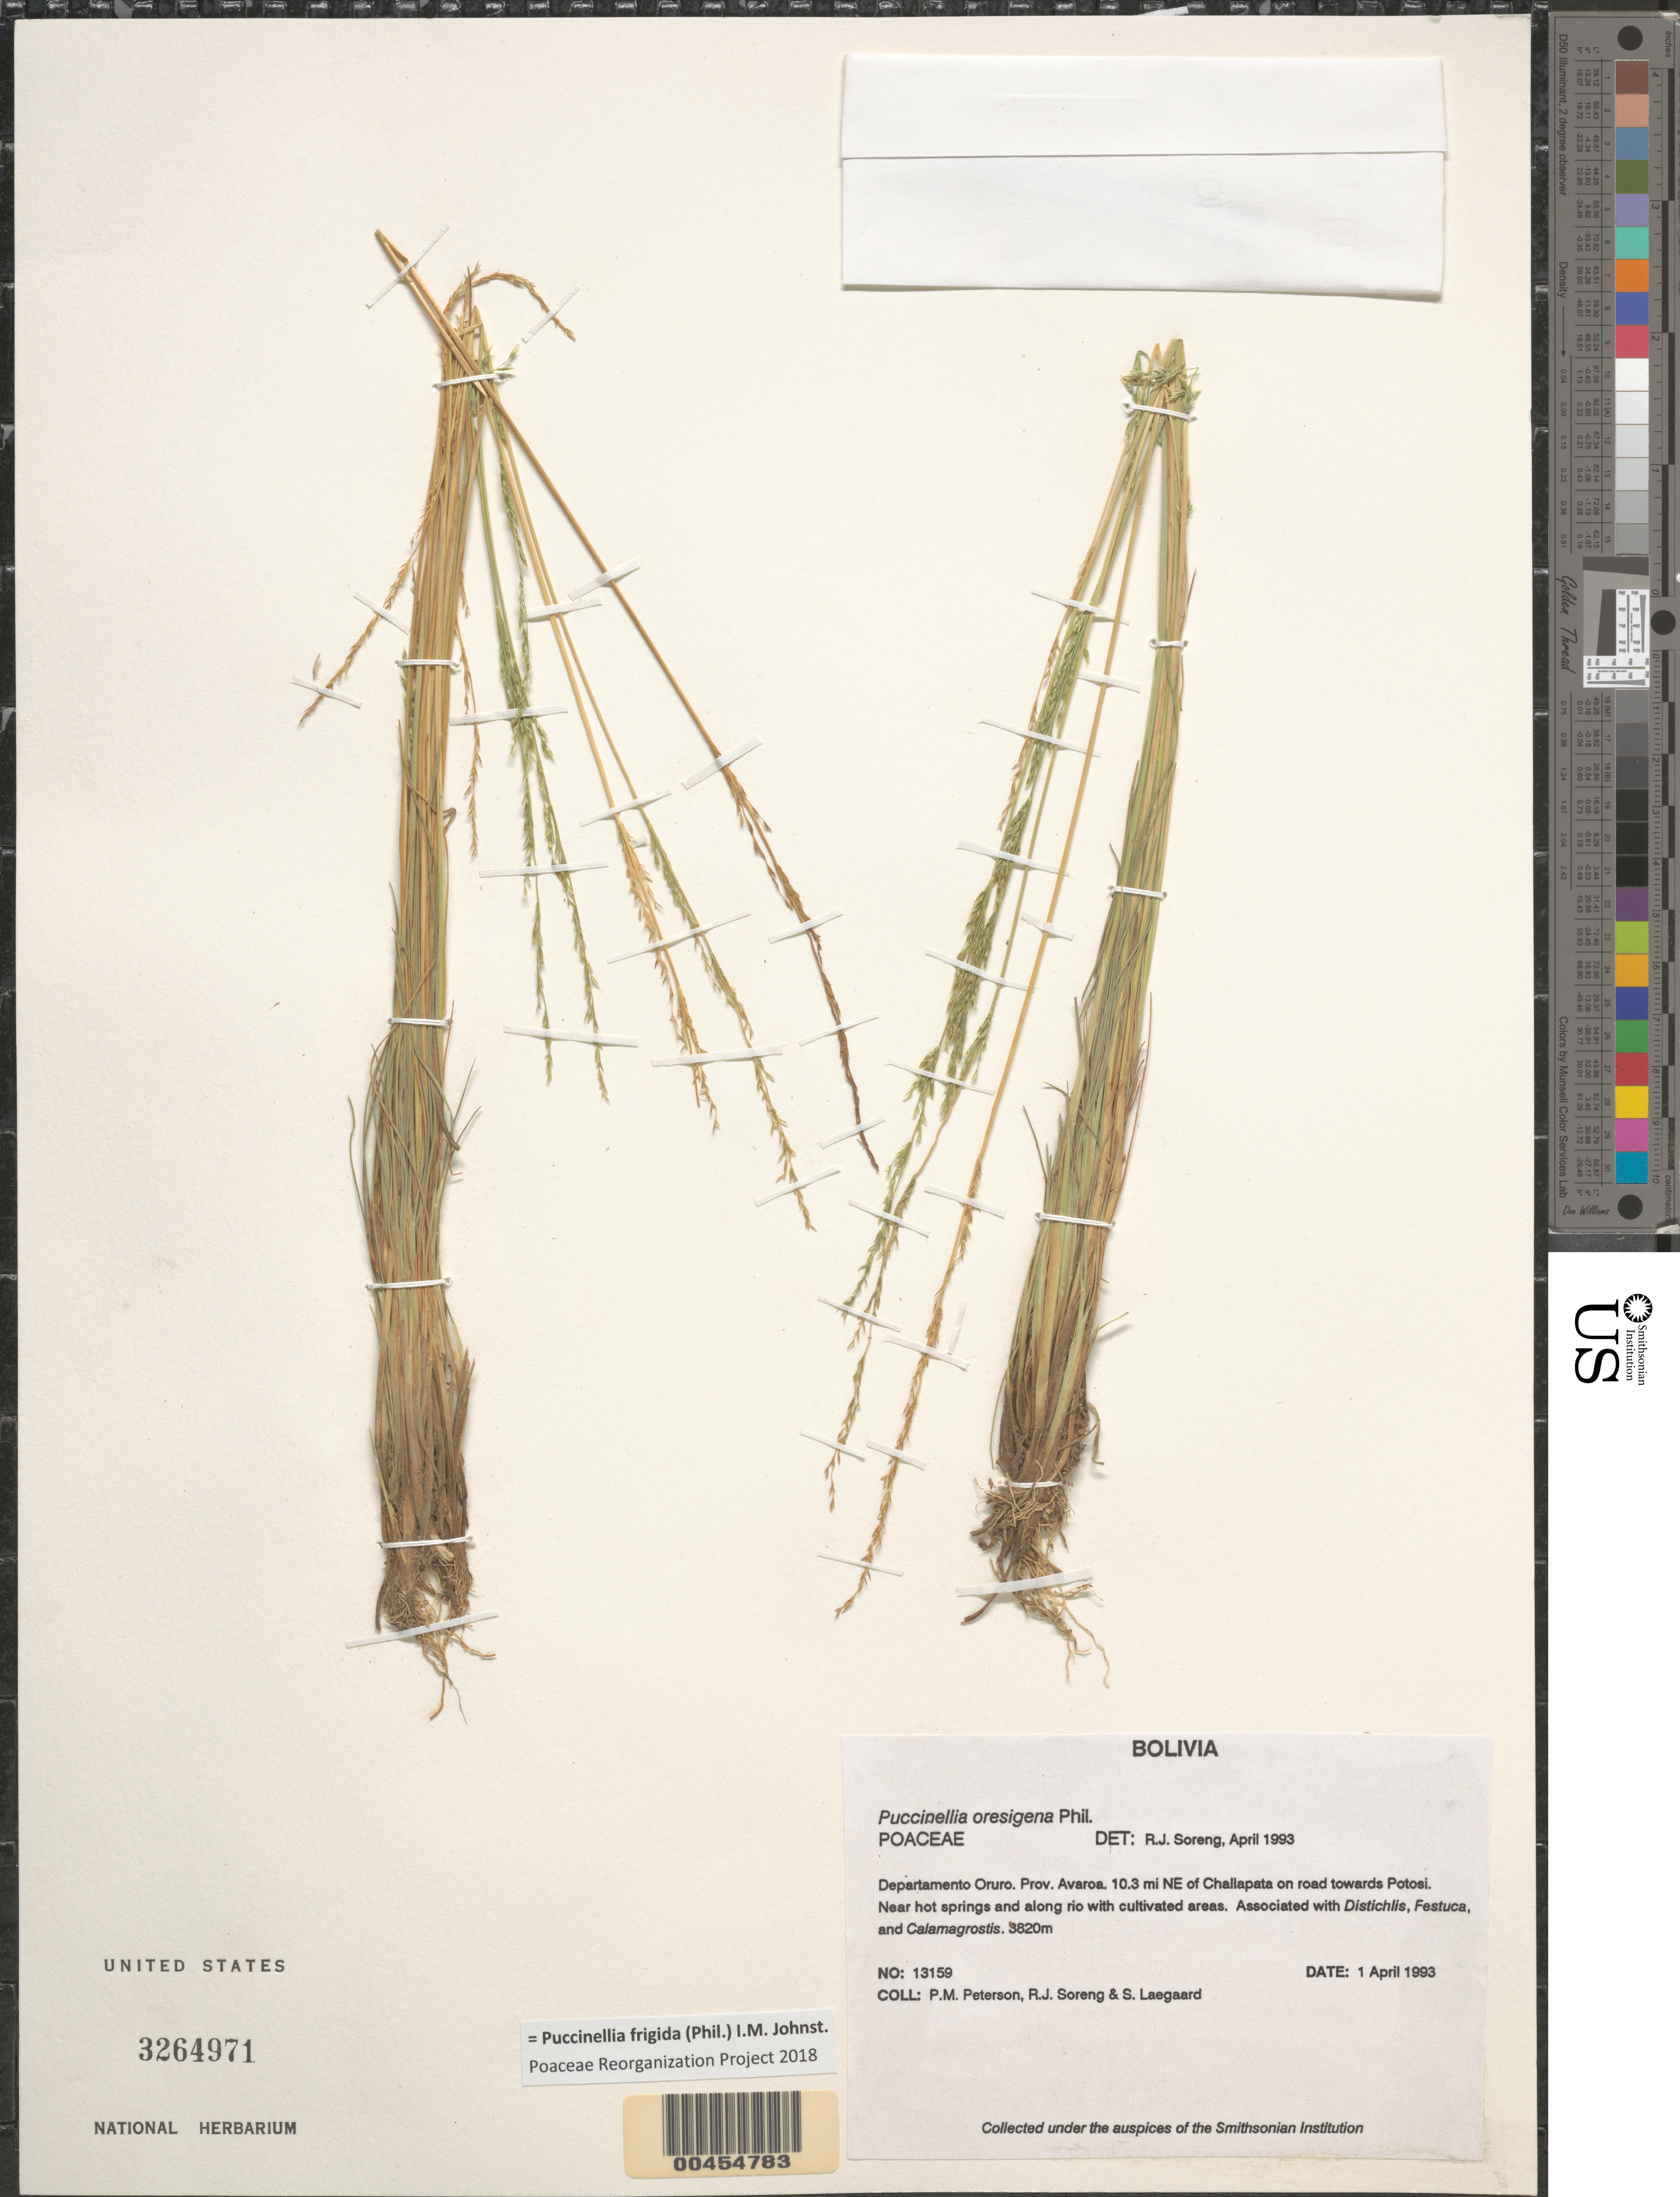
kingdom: Plantae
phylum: Tracheophyta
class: Liliopsida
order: Poales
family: Poaceae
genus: Puccinellia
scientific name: Puccinellia frigida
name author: (Phil.) I.M. Johnst.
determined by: Poaceae Reorganization Project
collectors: P. M. Peterson, R. J. Soreng & S. Lægaard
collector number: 13159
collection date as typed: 01 Apr 1993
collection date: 1993-04-01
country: Bolivia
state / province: Oruro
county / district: Avaroa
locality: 10.3 mi NE of Challapata on road towards Potosi.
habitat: Near hot springs and along rio with cultivated areas. Associated with Distichlis, Festuca, and Calamagrostis.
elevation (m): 3820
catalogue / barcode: US 3264971